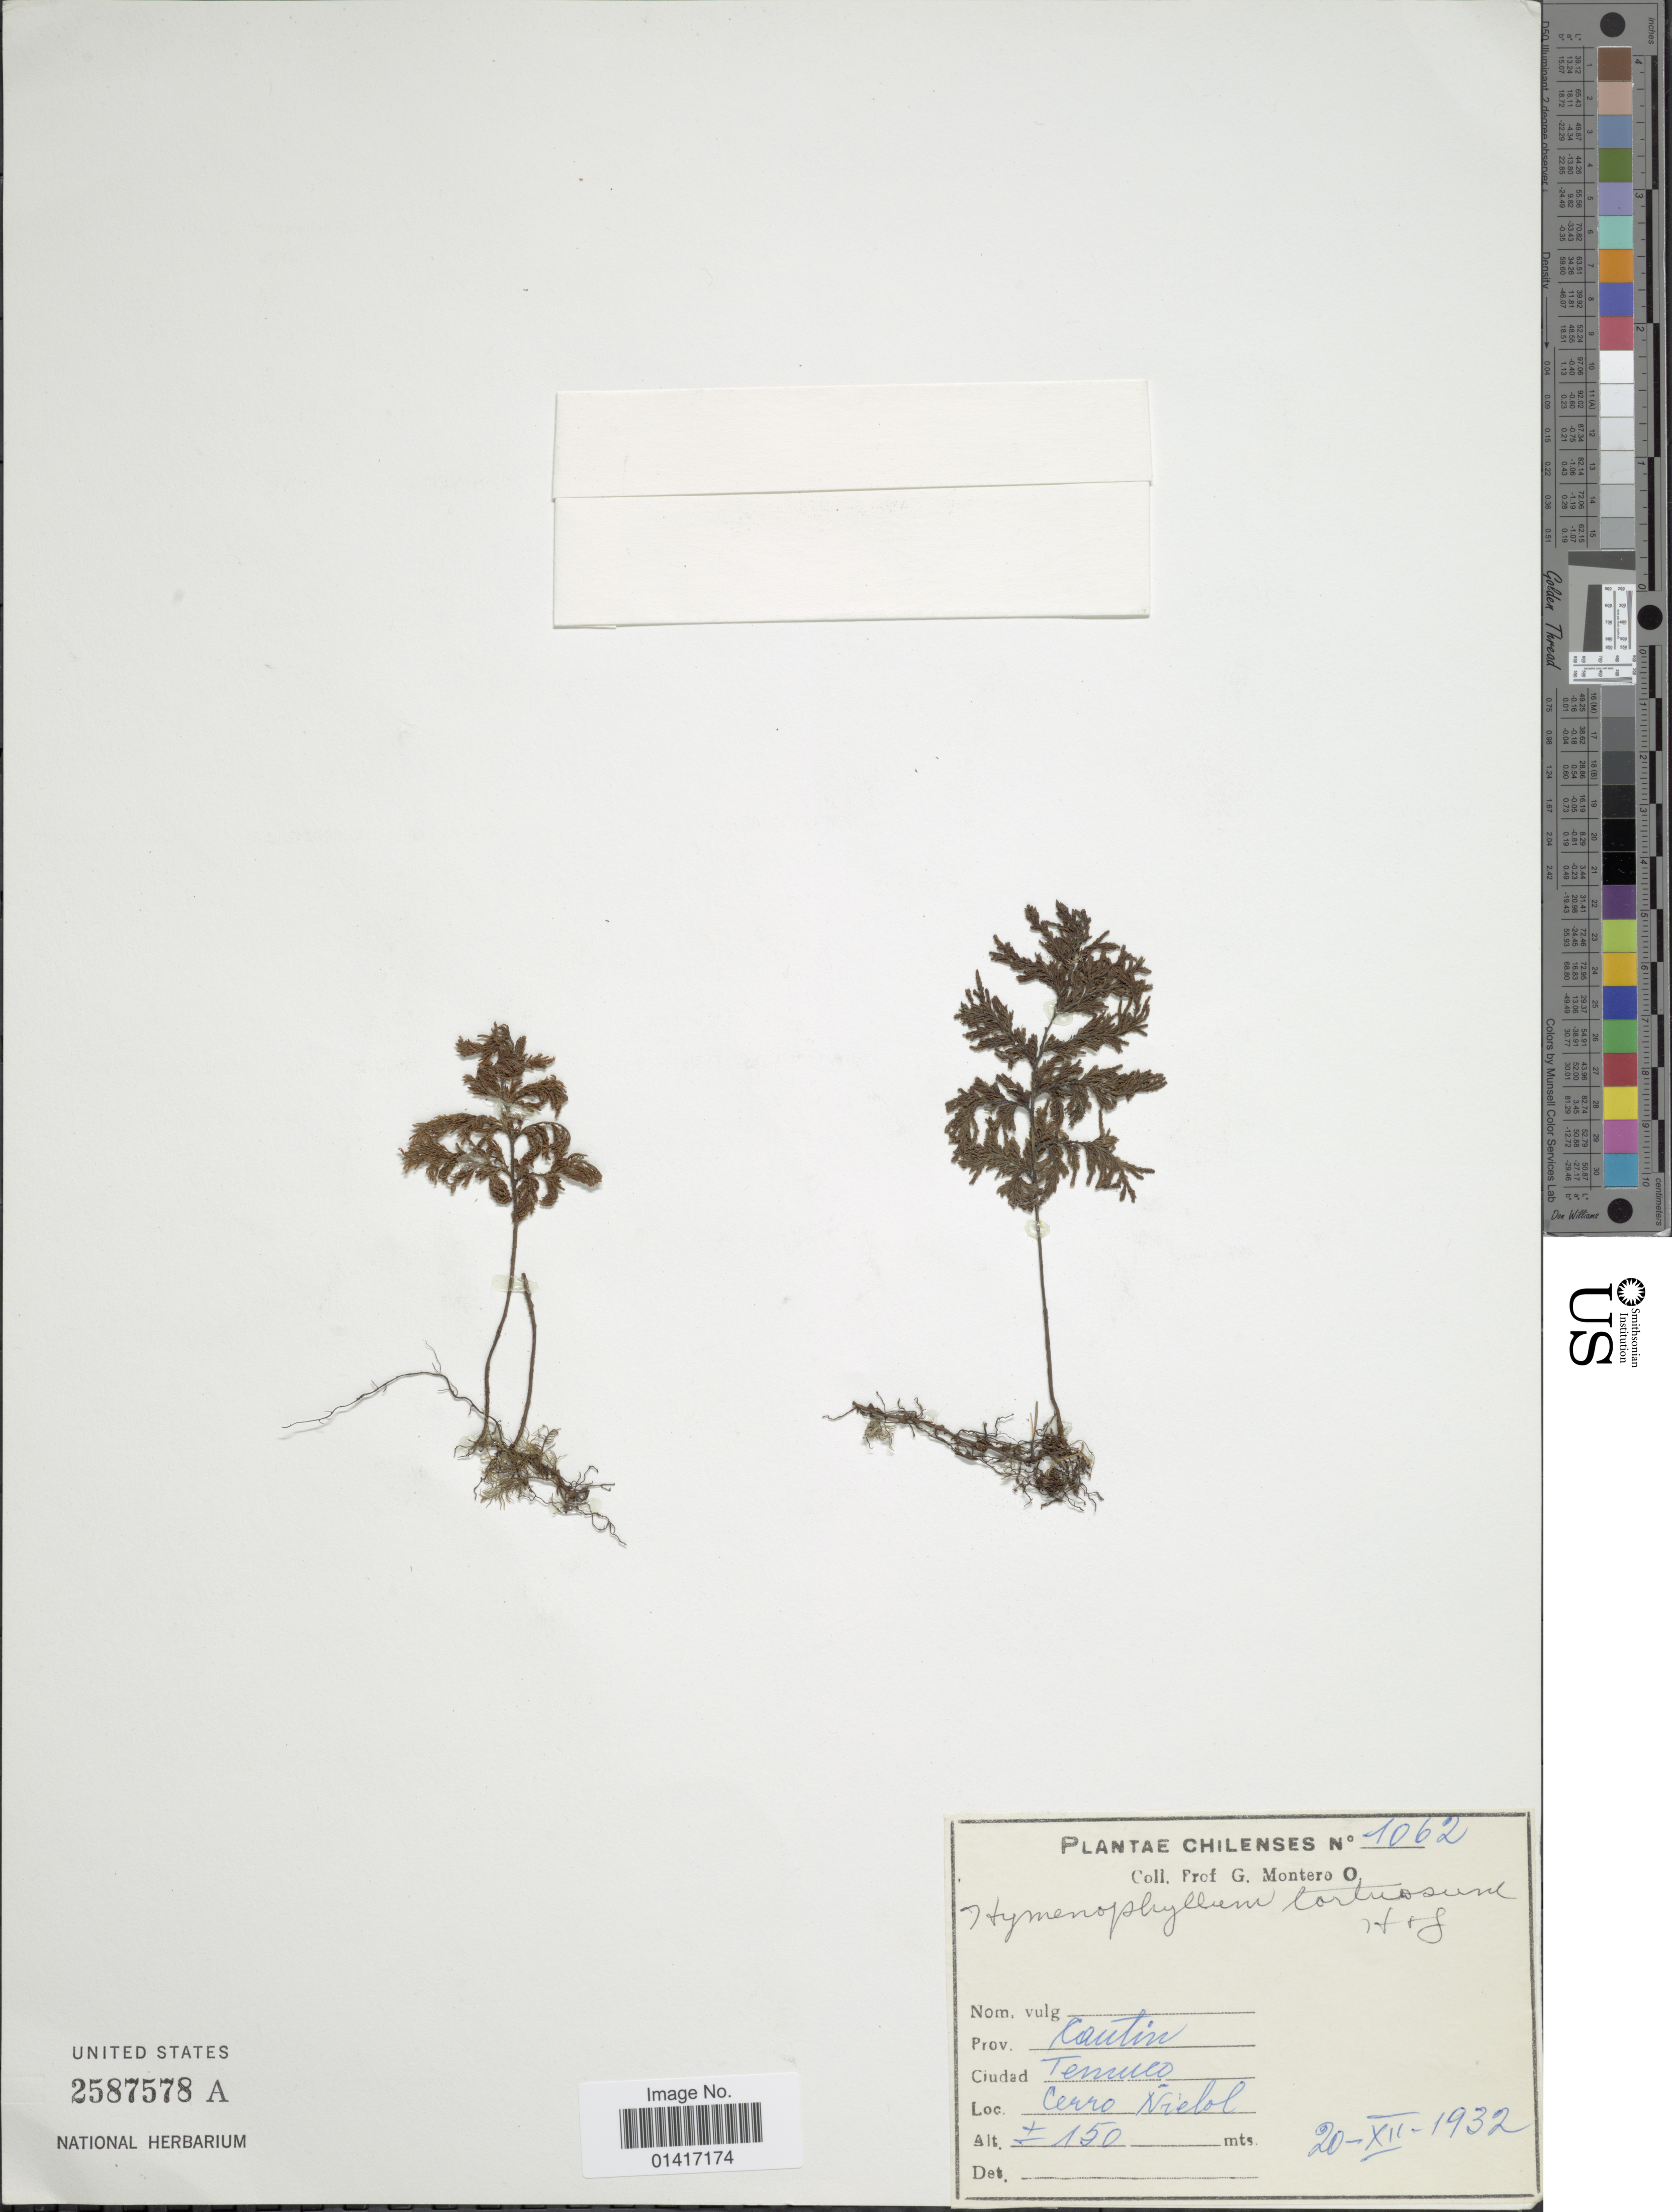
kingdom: Plantae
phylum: Tracheophyta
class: Polypodiopsida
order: Hymenophyllales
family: Hymenophyllaceae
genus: Hymenophyllum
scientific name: Hymenophyllum tortuosum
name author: Hook. & Grev.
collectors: G. Montero O.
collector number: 1062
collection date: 1932-12-20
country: Chile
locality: Cautin, Ternecco, Cerro Nielal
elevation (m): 150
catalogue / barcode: US 2587578A